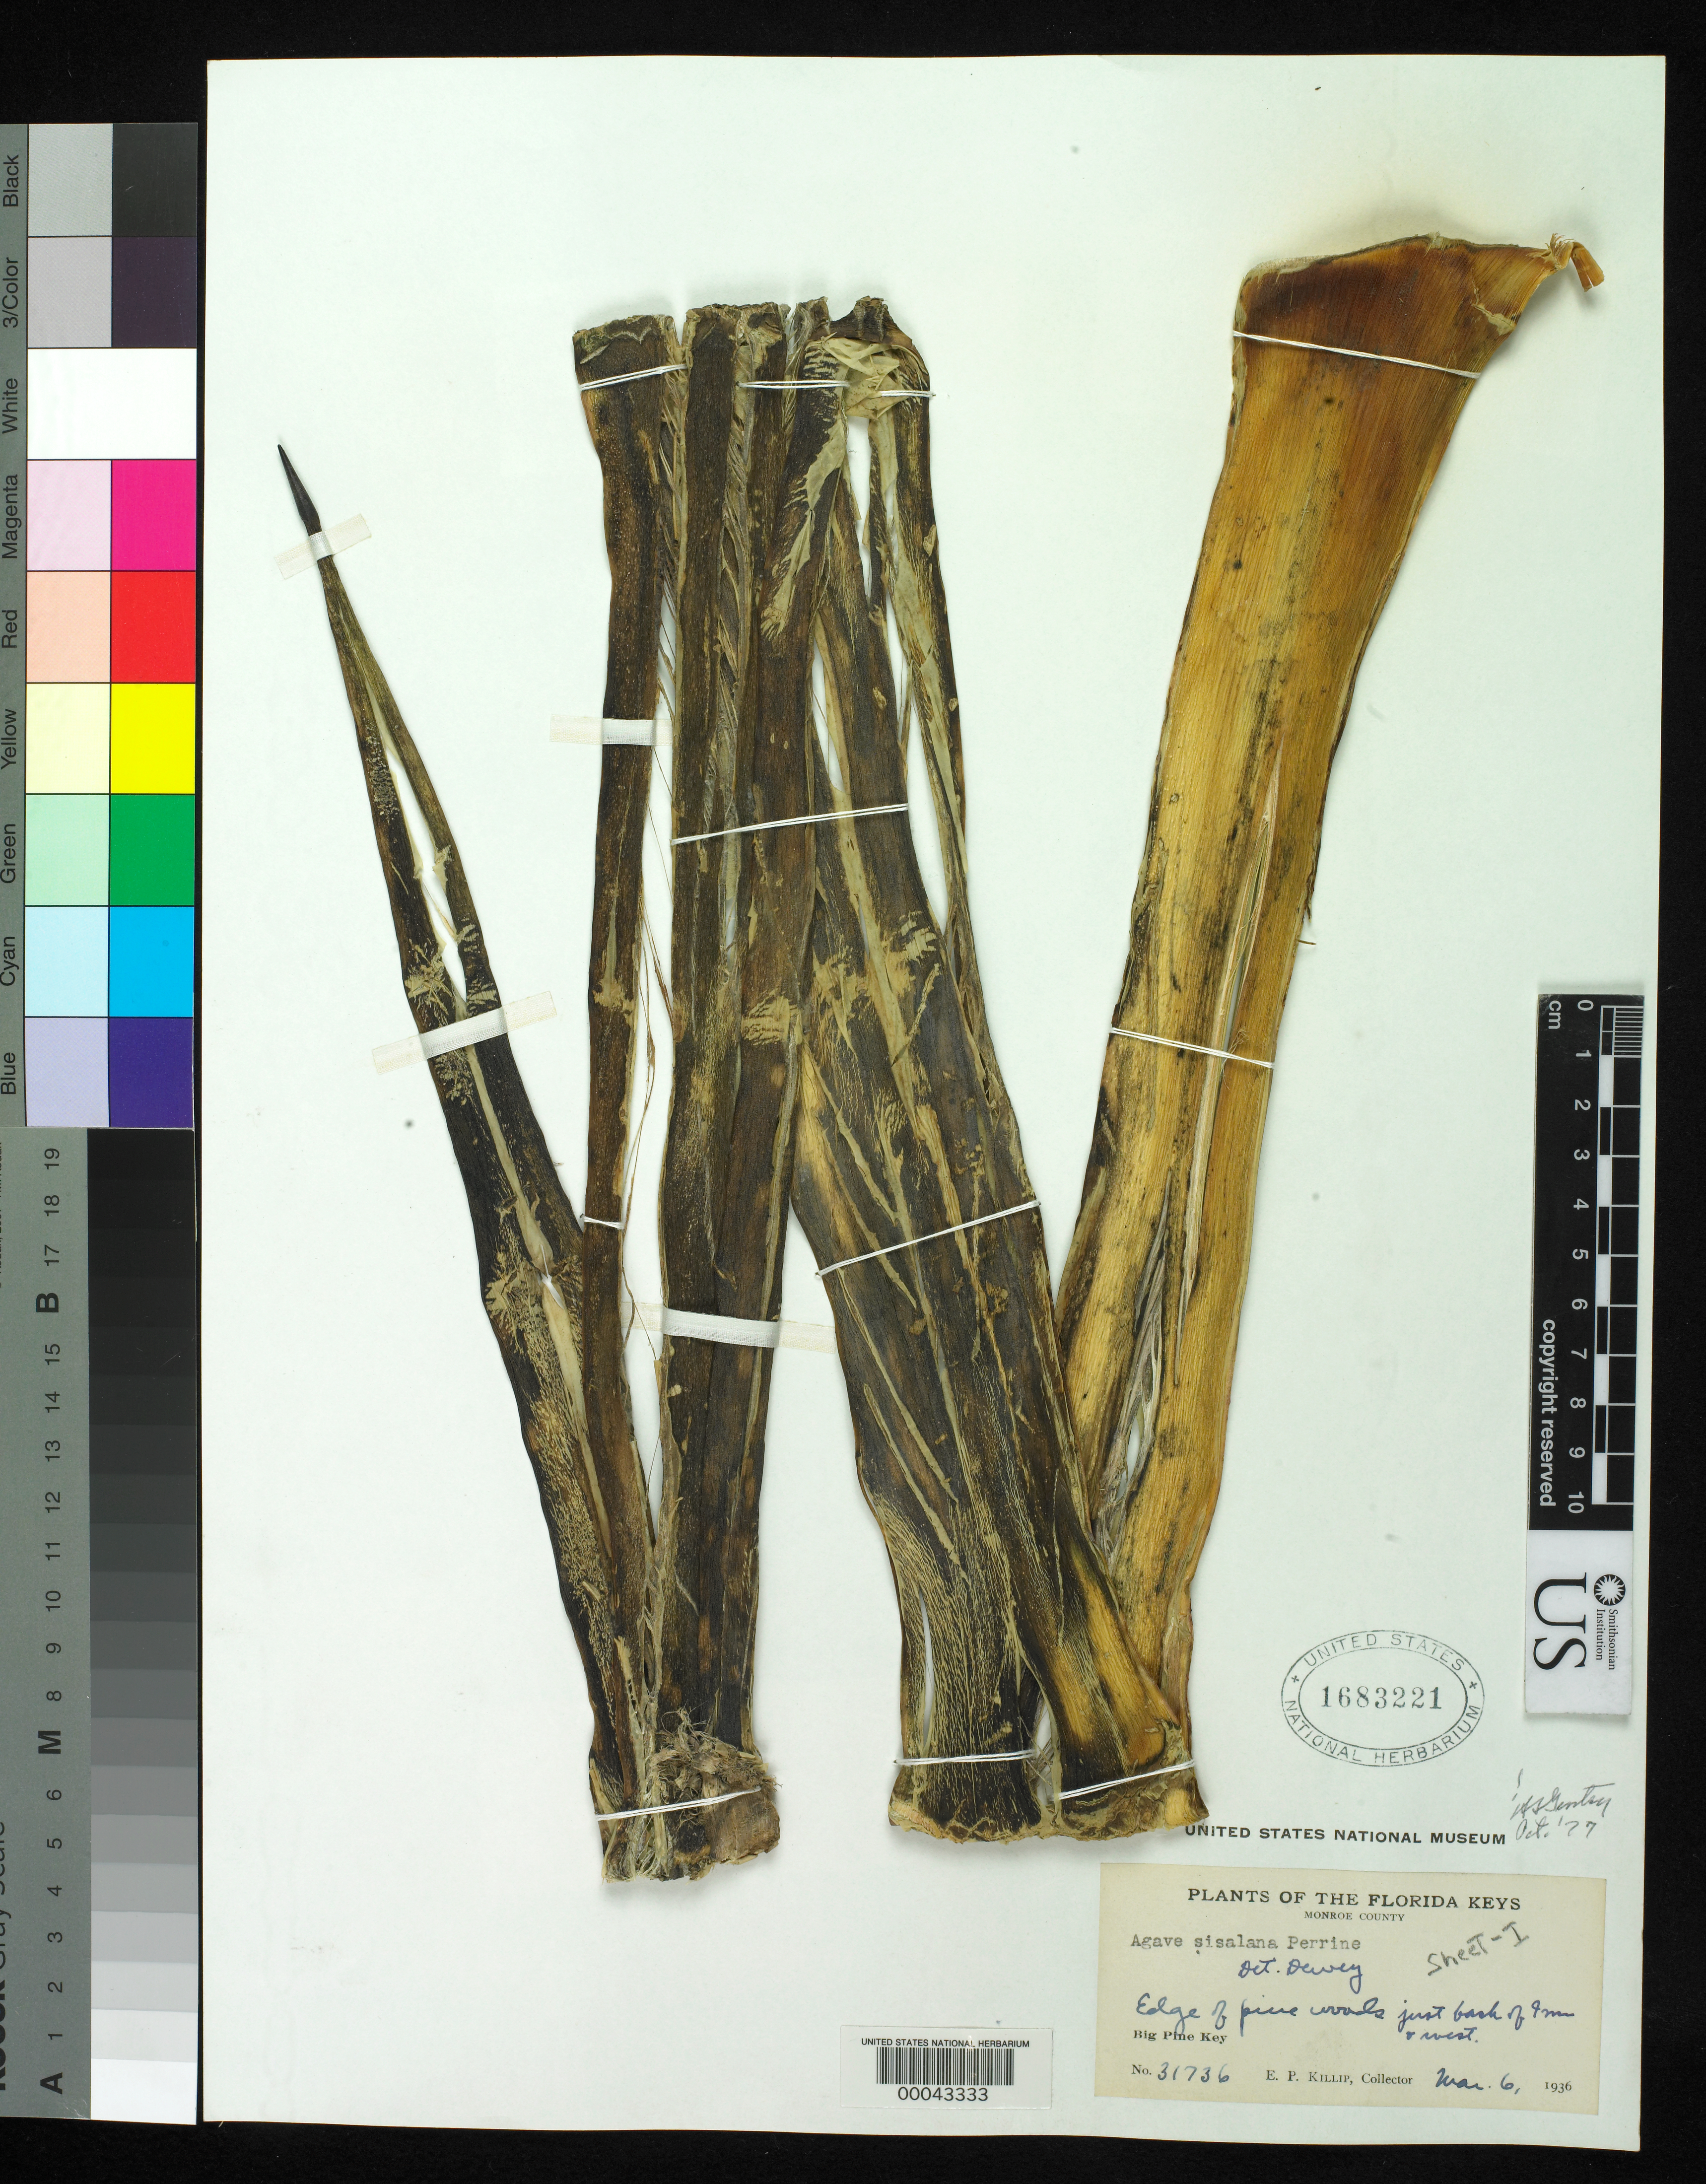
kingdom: Plantae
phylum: Tracheophyta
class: Liliopsida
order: Asparagales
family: Asparagaceae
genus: Agave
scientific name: Agave sisalana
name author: Perrine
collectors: E. P. Killip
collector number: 31736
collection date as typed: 06 Mar 1936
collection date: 1936-03-06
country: United States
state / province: Florida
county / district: Monroe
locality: Big pine key; edge of pine woods just back of inn and west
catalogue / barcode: US 1683221